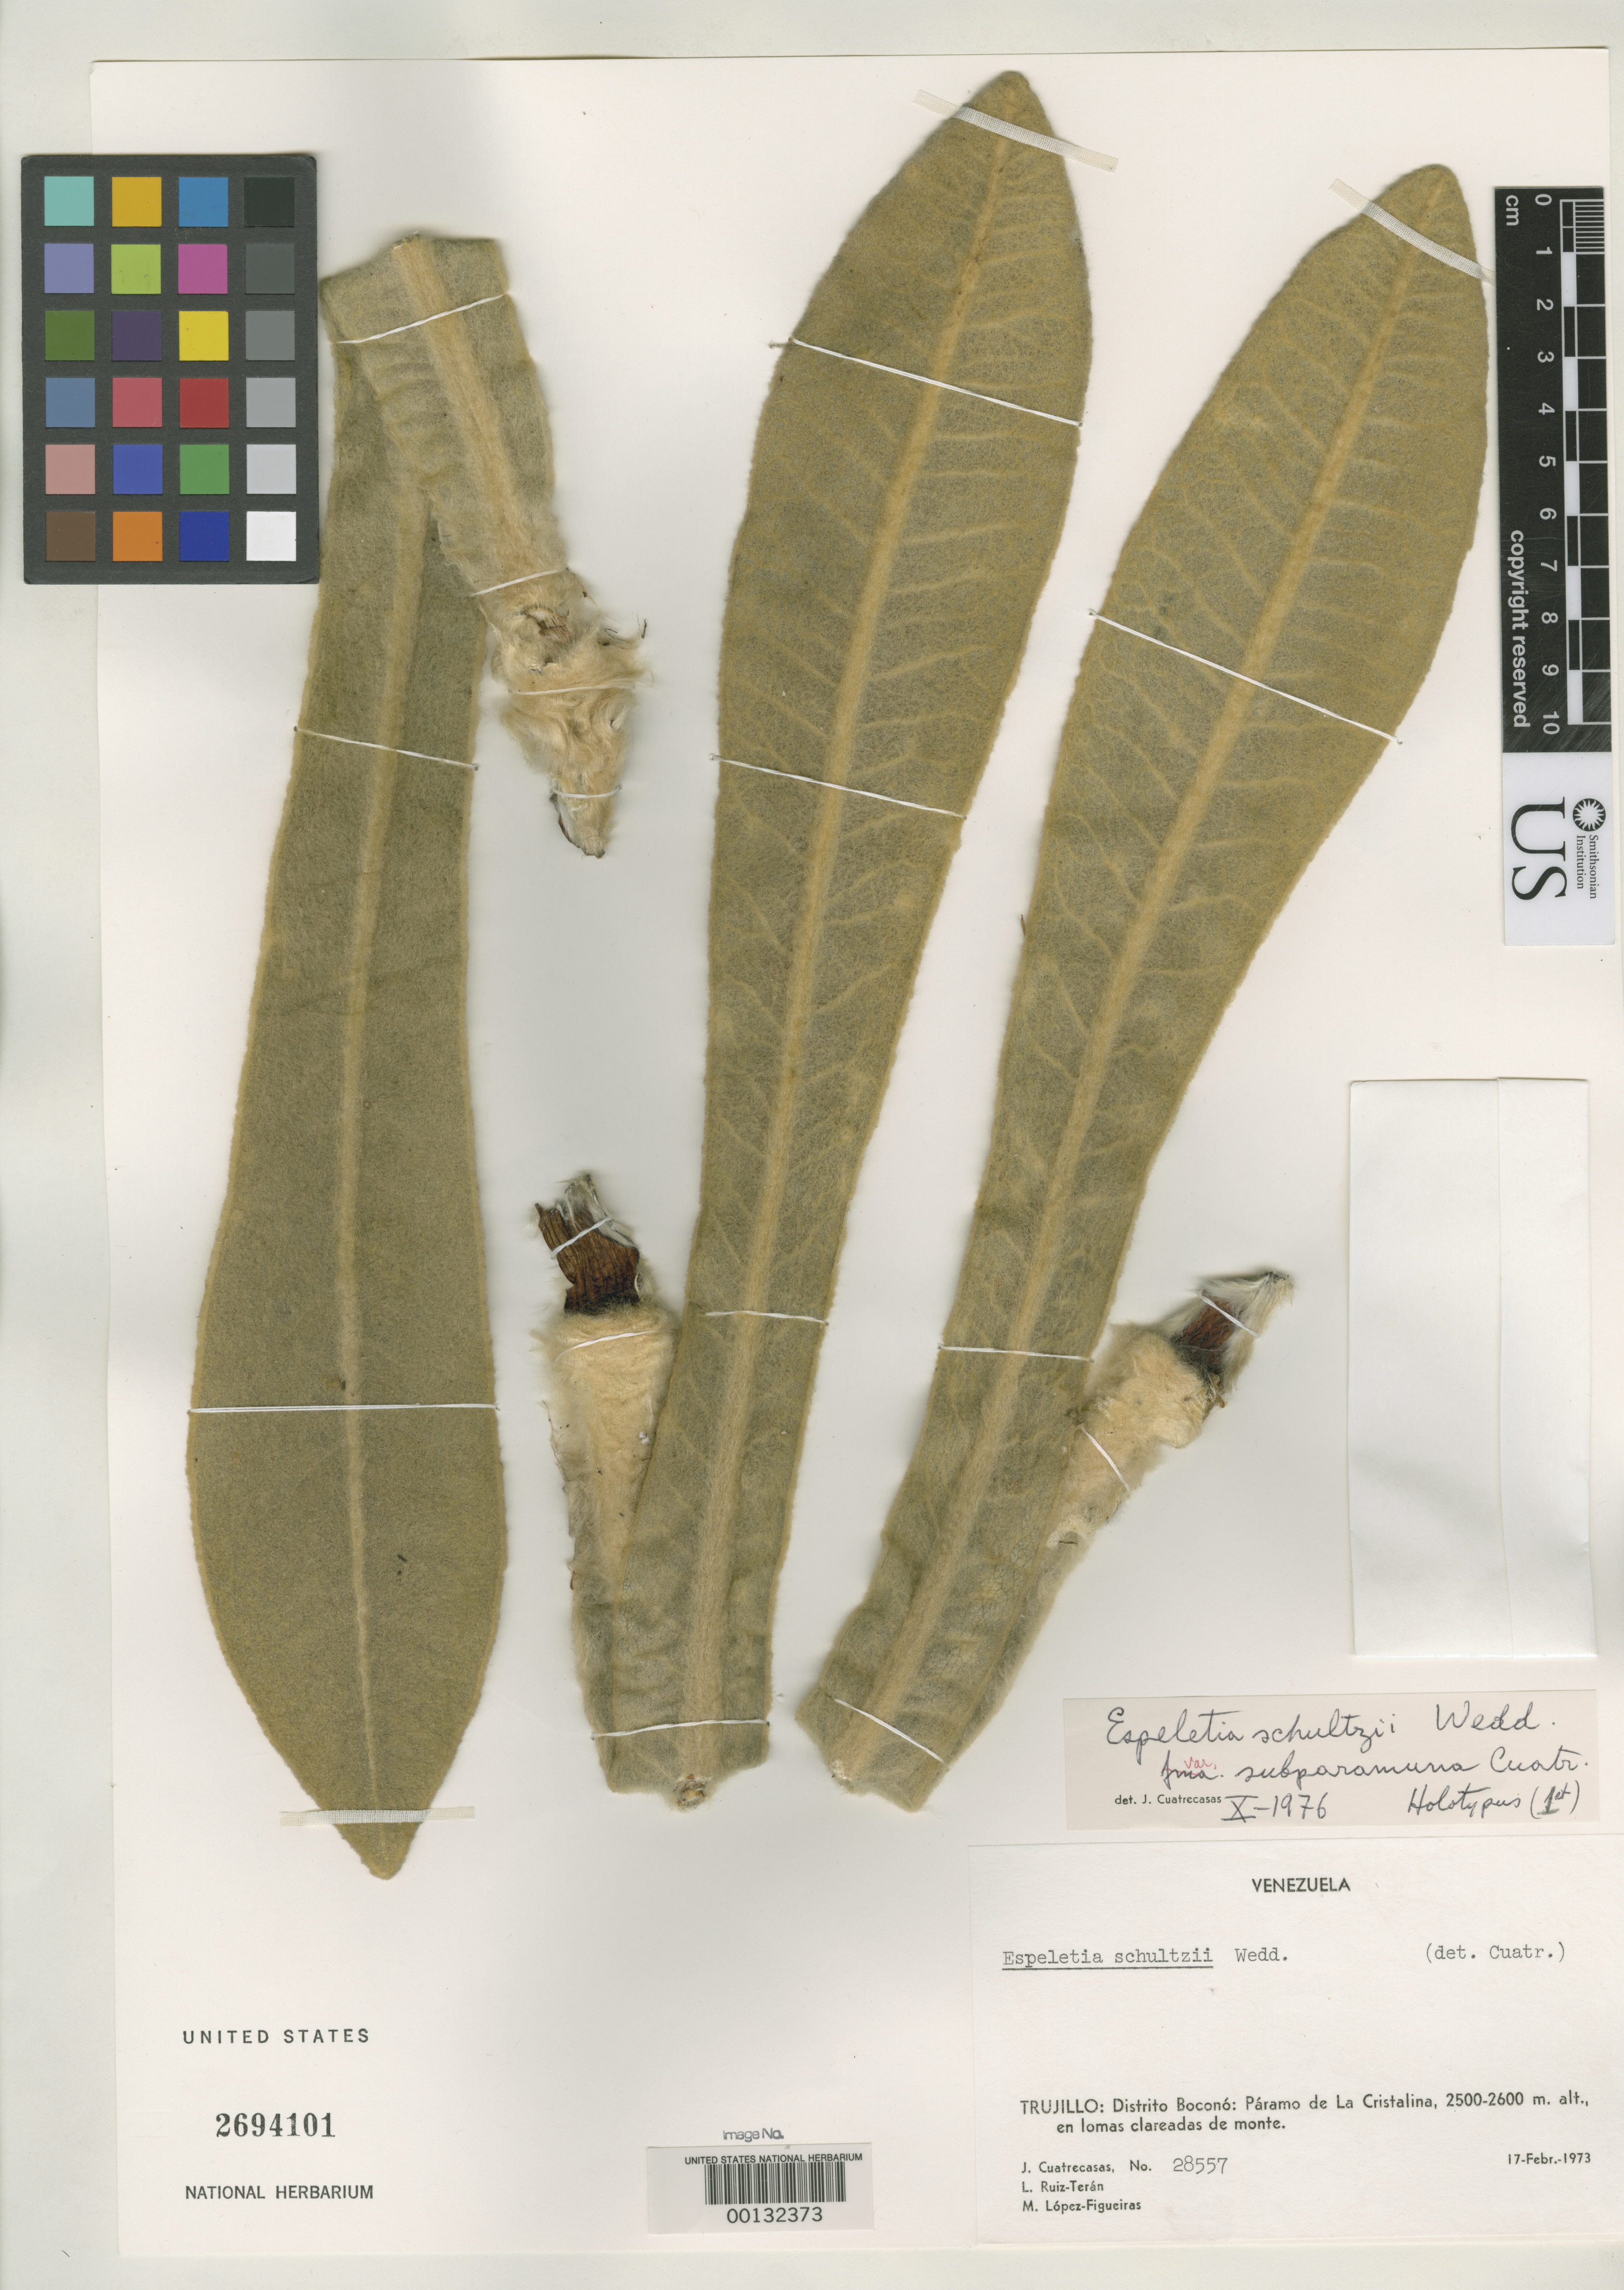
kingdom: Plantae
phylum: Tracheophyta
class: Magnoliopsida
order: Asterales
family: Asteraceae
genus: Espeletia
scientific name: Espeletia schultzii var. subparamuna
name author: Cuatrec.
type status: Holotype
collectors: J. Cuatrecasas, L. E. Ruíz-Terán & M. López Figueiras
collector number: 28557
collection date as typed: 17 Feb 1973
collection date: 1973-02-17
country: Venezuela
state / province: Trujillo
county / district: Bocono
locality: Páramo de La Cristalina, Lomas Clareados de Monte. [Páramo de La Cristalina, sunlit (?) hills of Monte.]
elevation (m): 2500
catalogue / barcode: US 2694101